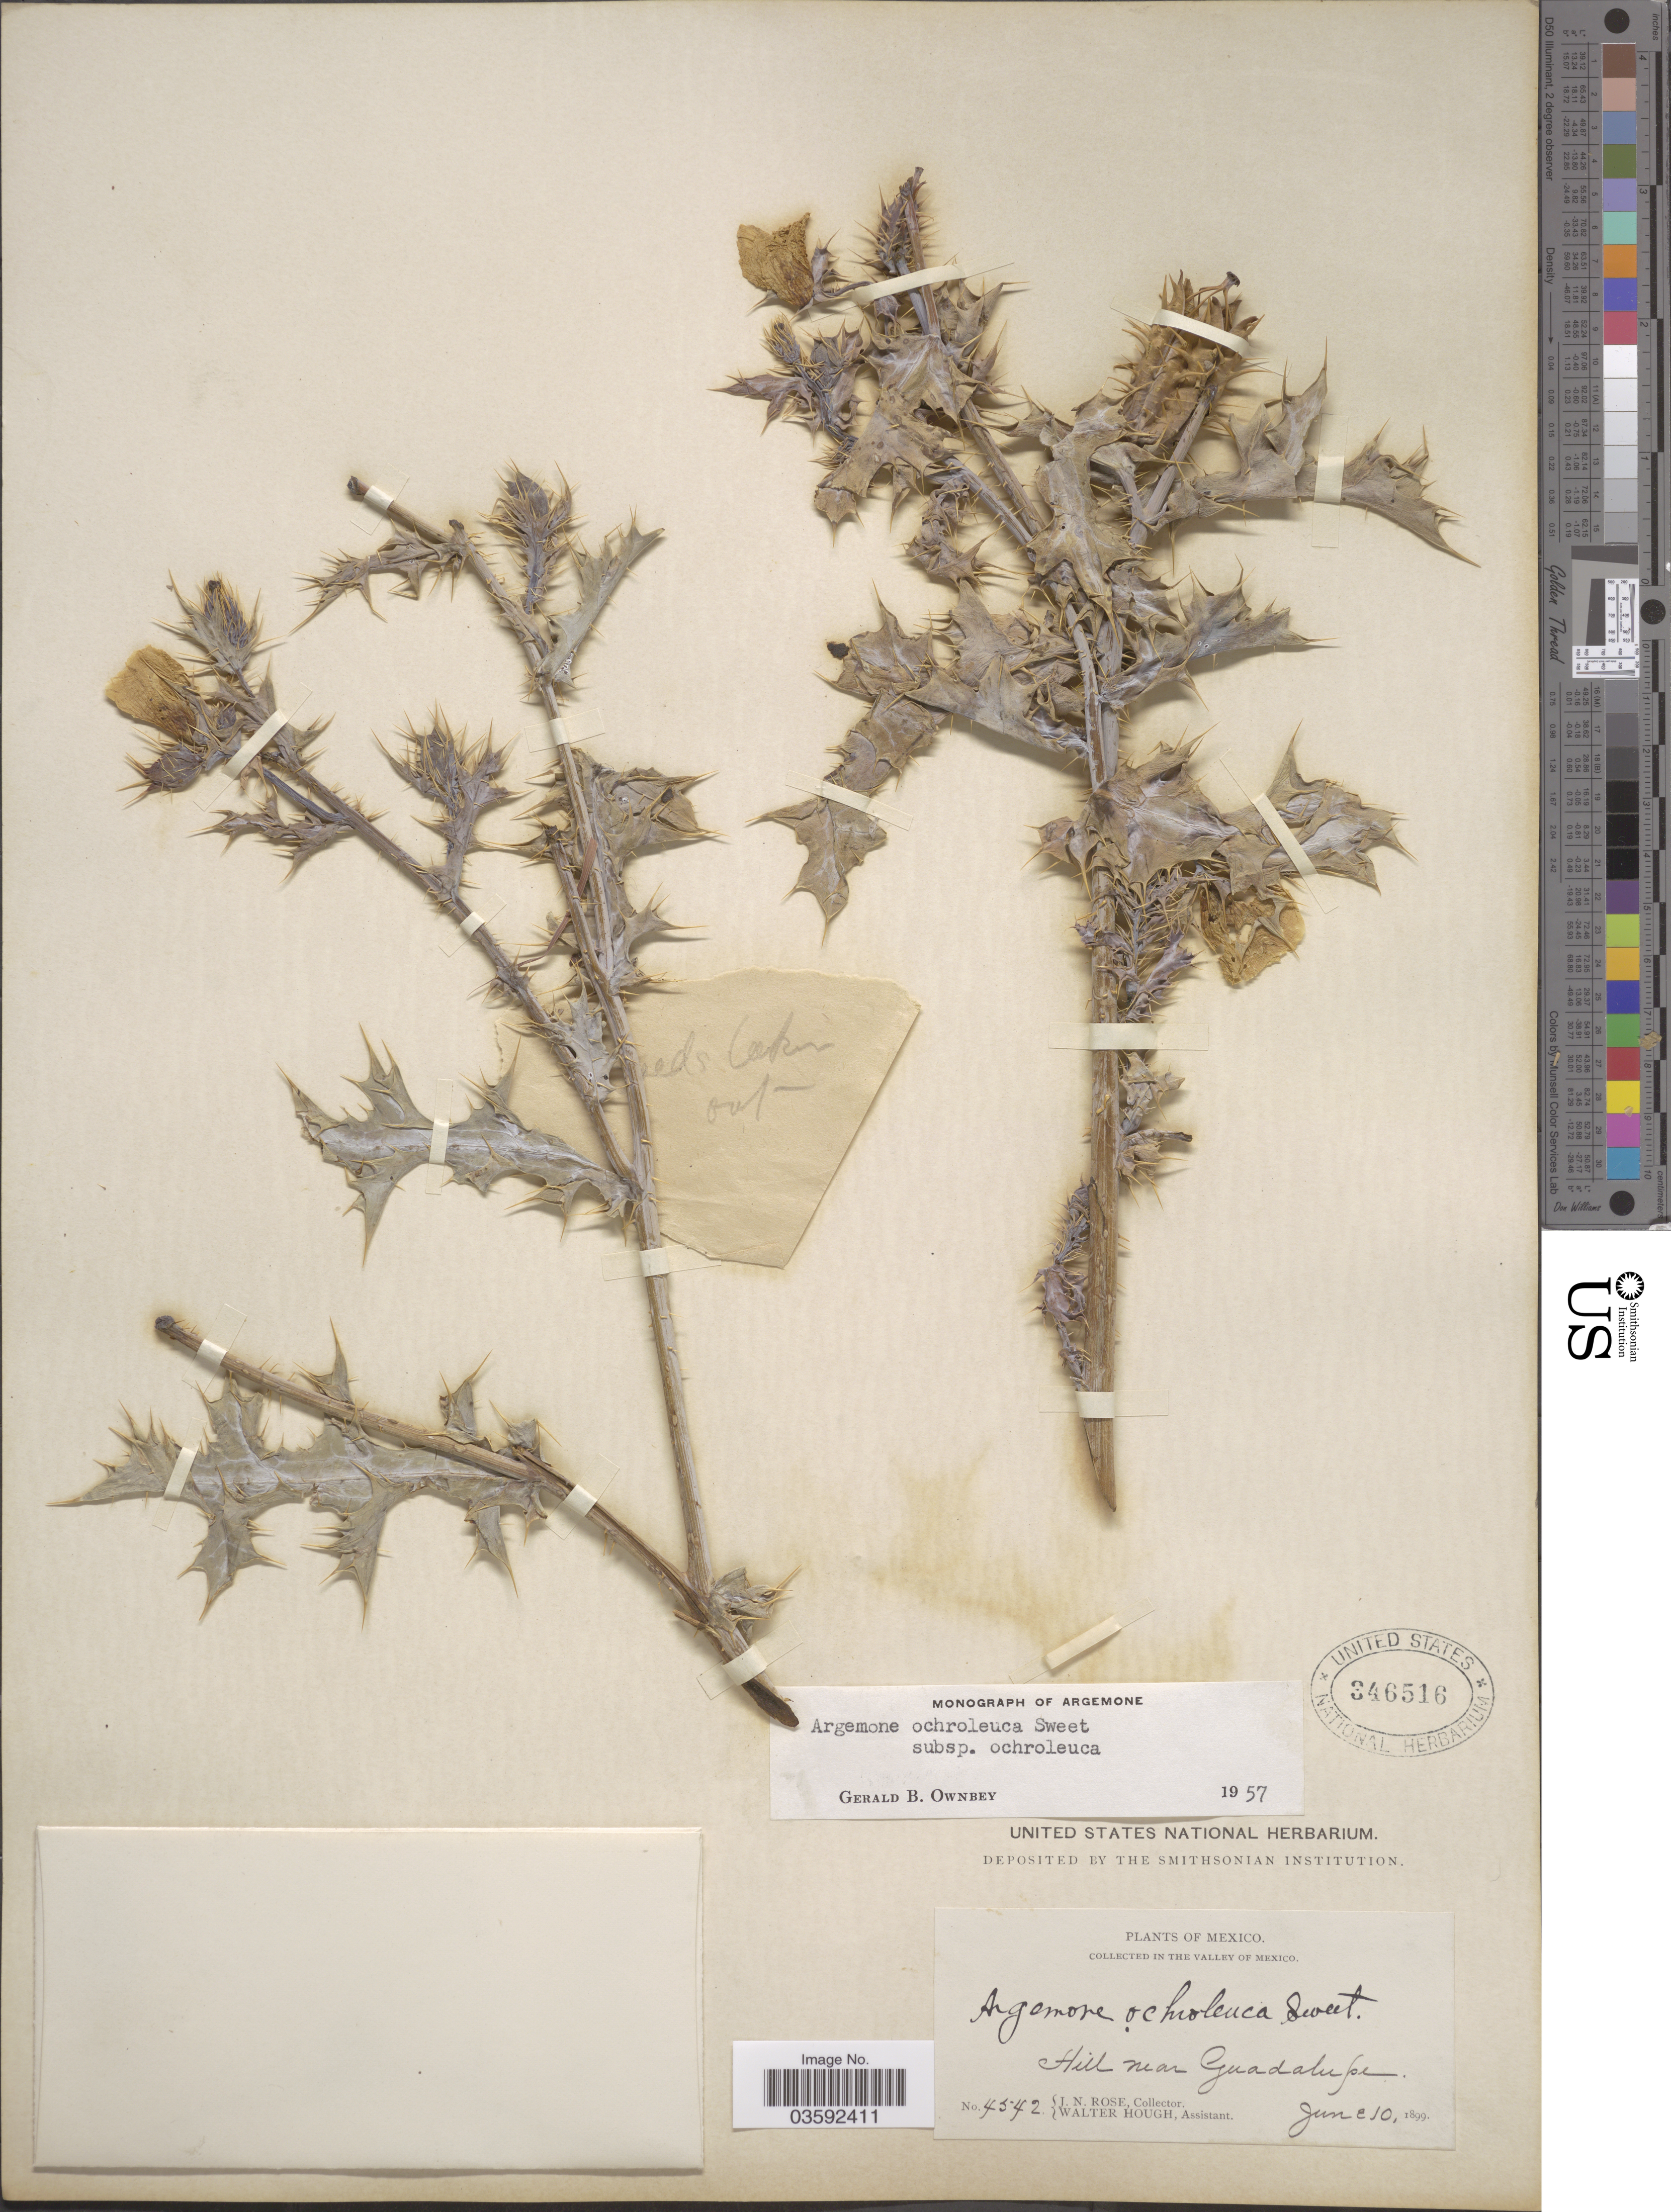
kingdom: Plantae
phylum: Tracheophyta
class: Magnoliopsida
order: Ranunculales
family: Papaveraceae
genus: Argemone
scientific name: Argemone ochroleuca subsp. ochroleuca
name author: Sweet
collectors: J. N. Rose & W. Hough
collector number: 4542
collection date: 1899-06-10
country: Mexico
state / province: México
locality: In the Valley of Mexico. Hill near Guadalupe.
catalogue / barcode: US 346516